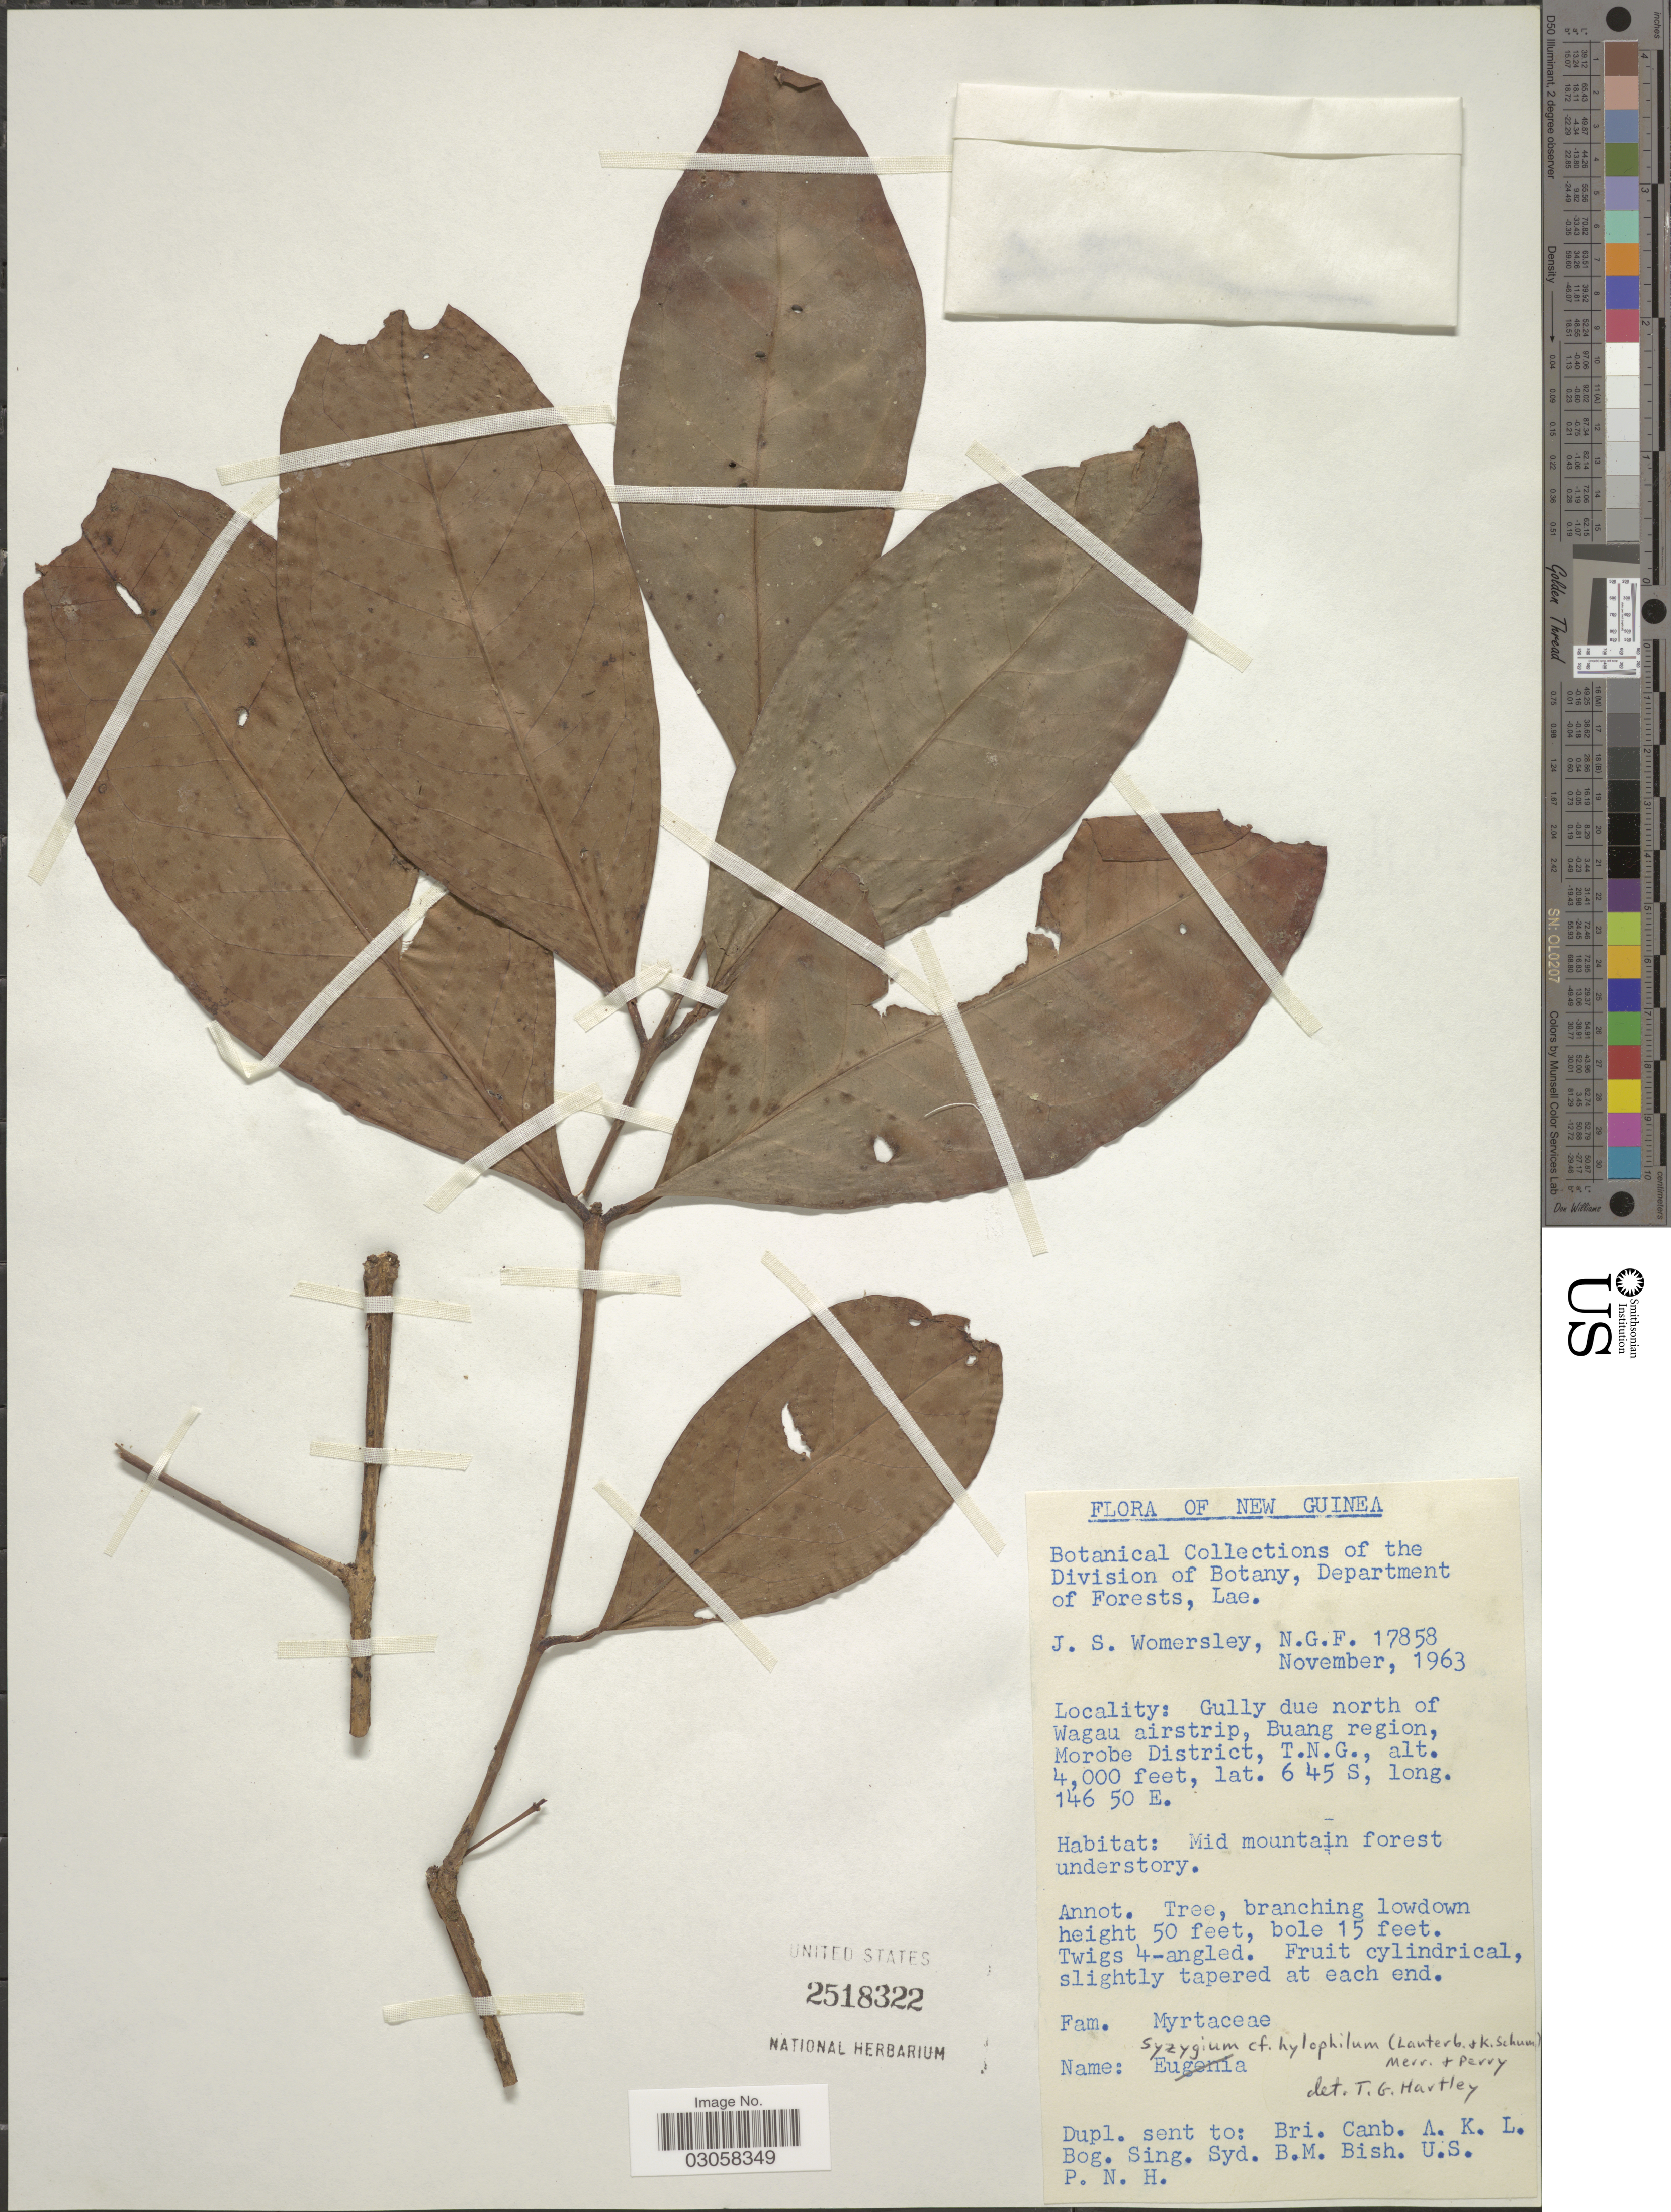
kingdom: Plantae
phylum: Tracheophyta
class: Magnoliopsida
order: Myrtales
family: Myrtaceae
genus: Syzygium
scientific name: Syzygium hylophilum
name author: (Lauterb. & K. Schum.) Merr. & L.M. Perry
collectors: J. S. Womersley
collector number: N.G.F.17858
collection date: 1963-11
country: Papua New Guinea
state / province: Morobe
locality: New Guinea. Gully due north of Wagau airstrip, Buang region, Morobe District, T. N. G.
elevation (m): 1219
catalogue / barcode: US 2518322